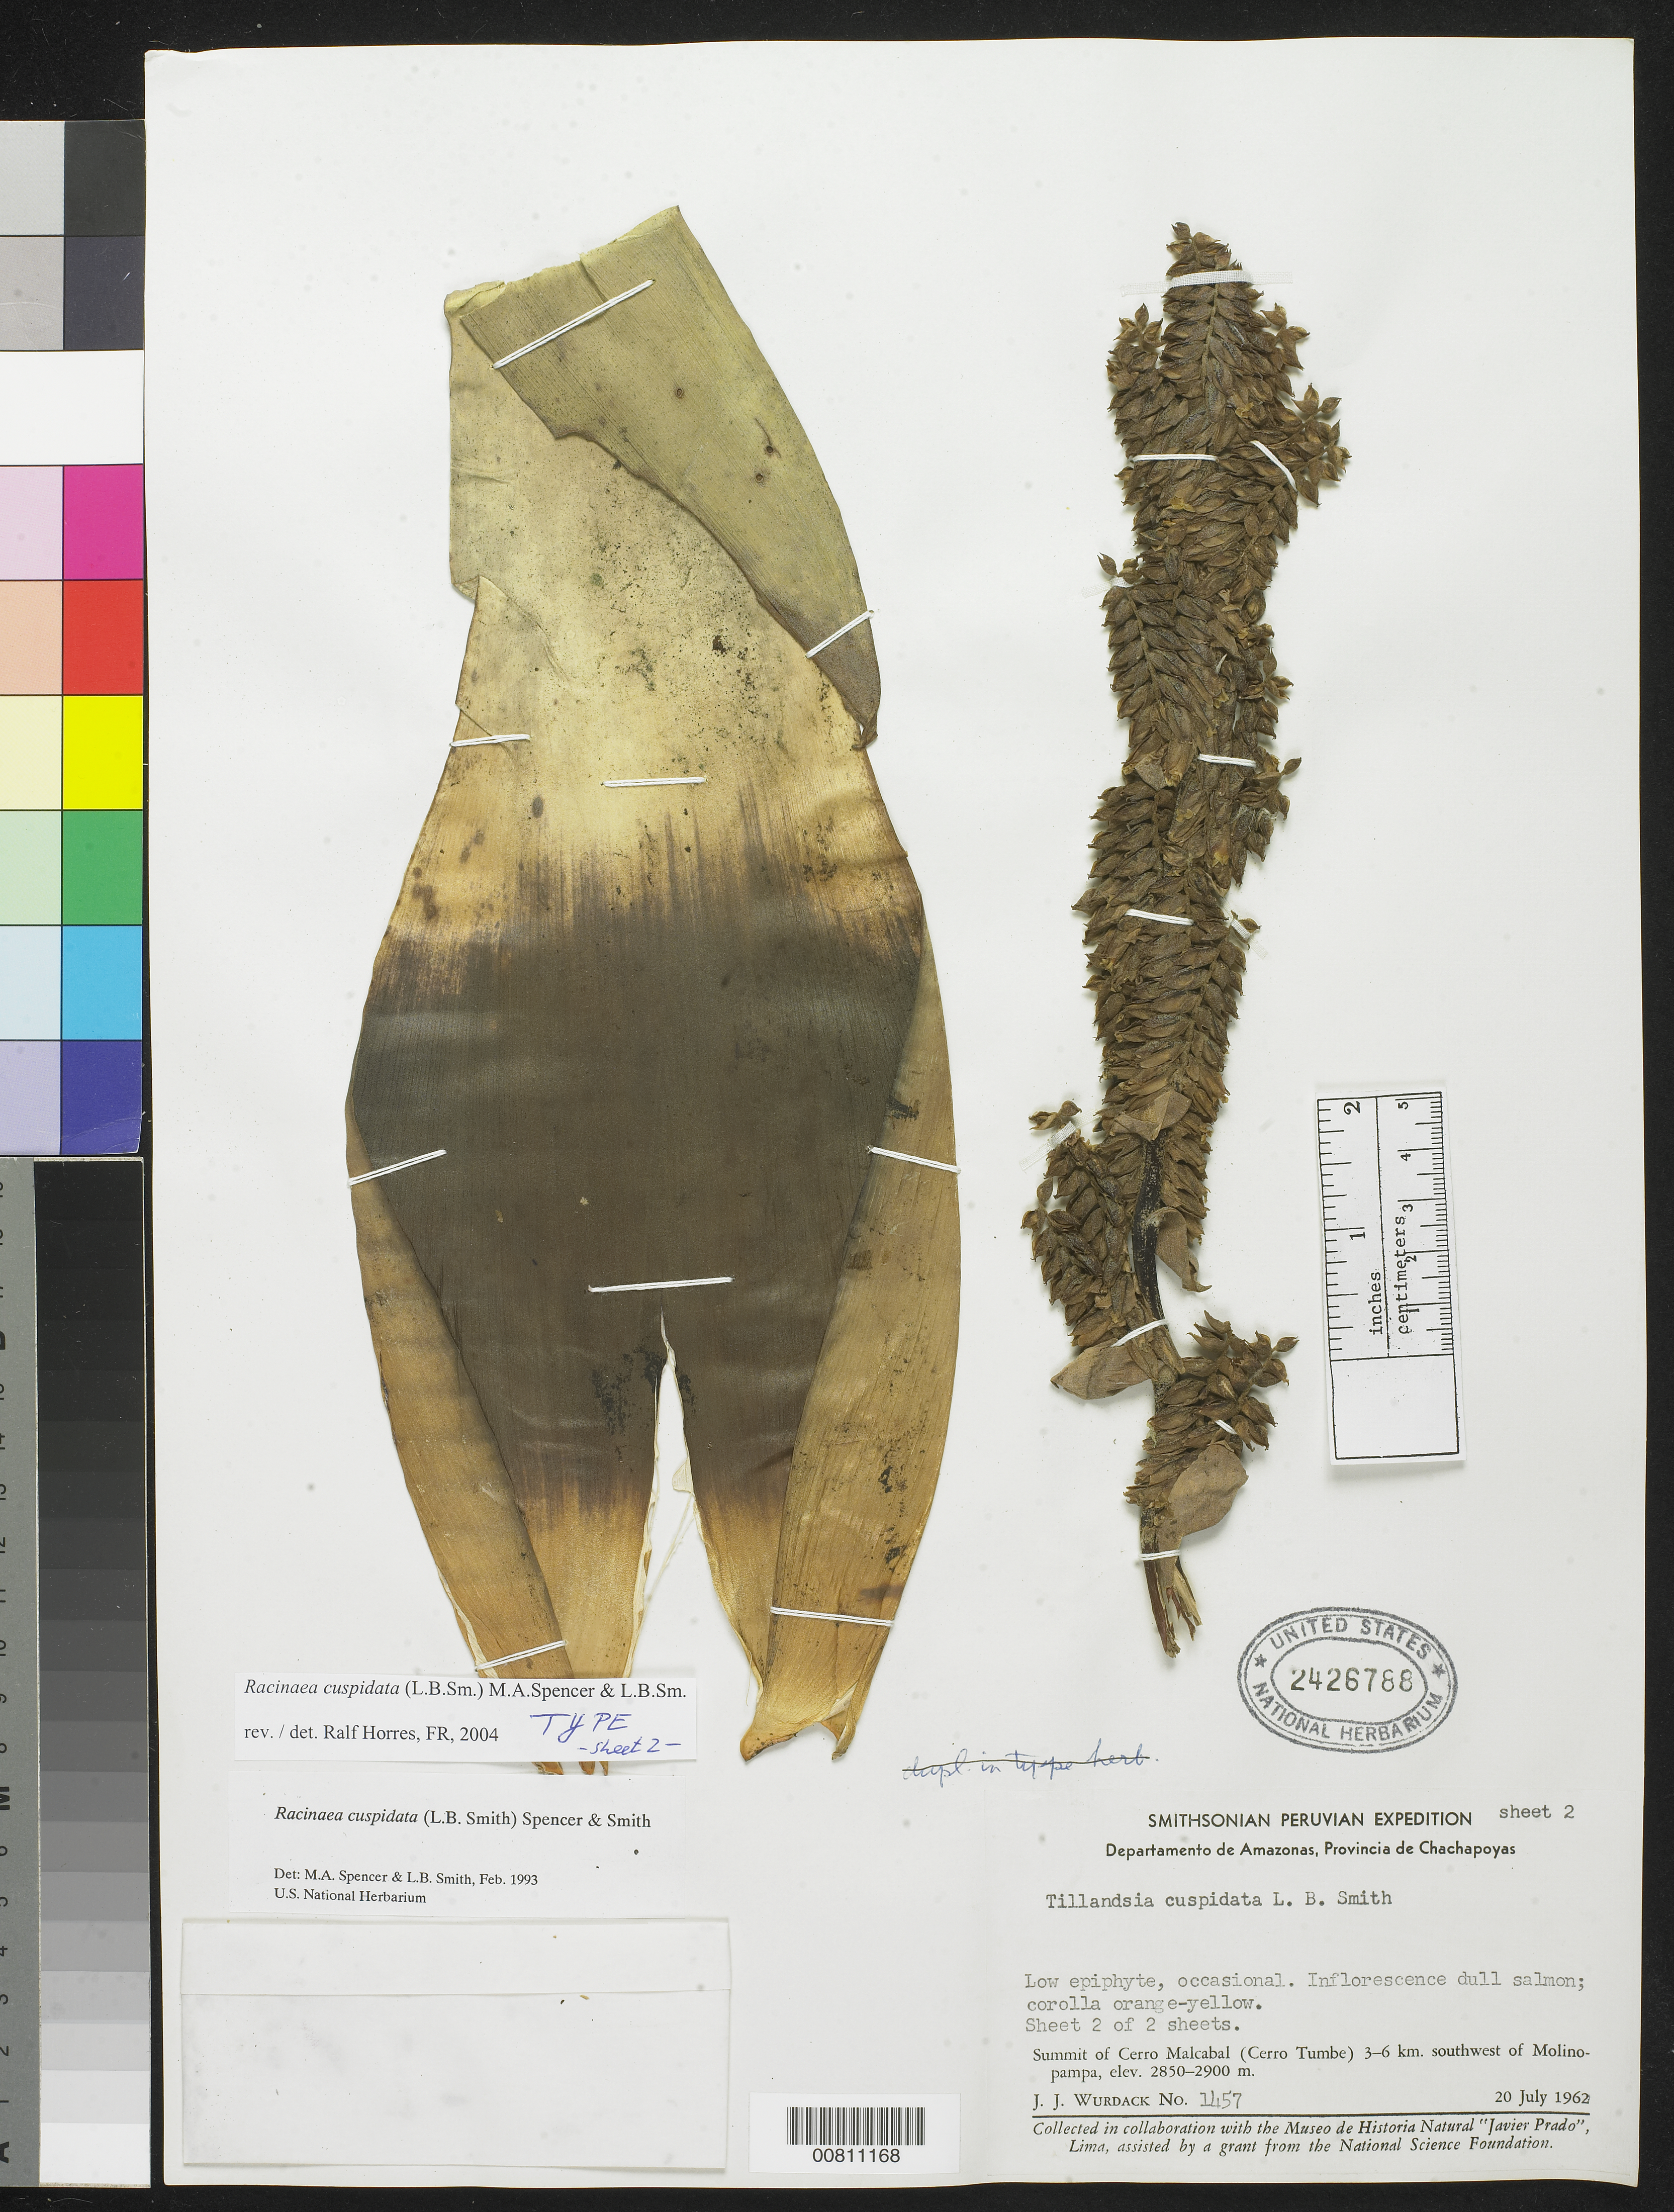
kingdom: Plantae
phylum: Tracheophyta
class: Liliopsida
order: Poales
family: Bromeliaceae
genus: Tillandsia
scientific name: Tillandsia cuspidata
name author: L.B. Sm.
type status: Holotype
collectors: J. J. Wurdack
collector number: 1457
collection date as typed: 20 Jul 1962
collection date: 1962-07-20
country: Peru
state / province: Amazonas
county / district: Chachapoyas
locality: Summit of Cerro Malcabal (Cerro Tumbe) 3-6 km southwest of Molinopampa.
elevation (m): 2850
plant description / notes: Although labeled as "sheet 2", unclear whether this sheet should be considered part of holotype (which is labeled "sheet 1").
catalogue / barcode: US 2426788